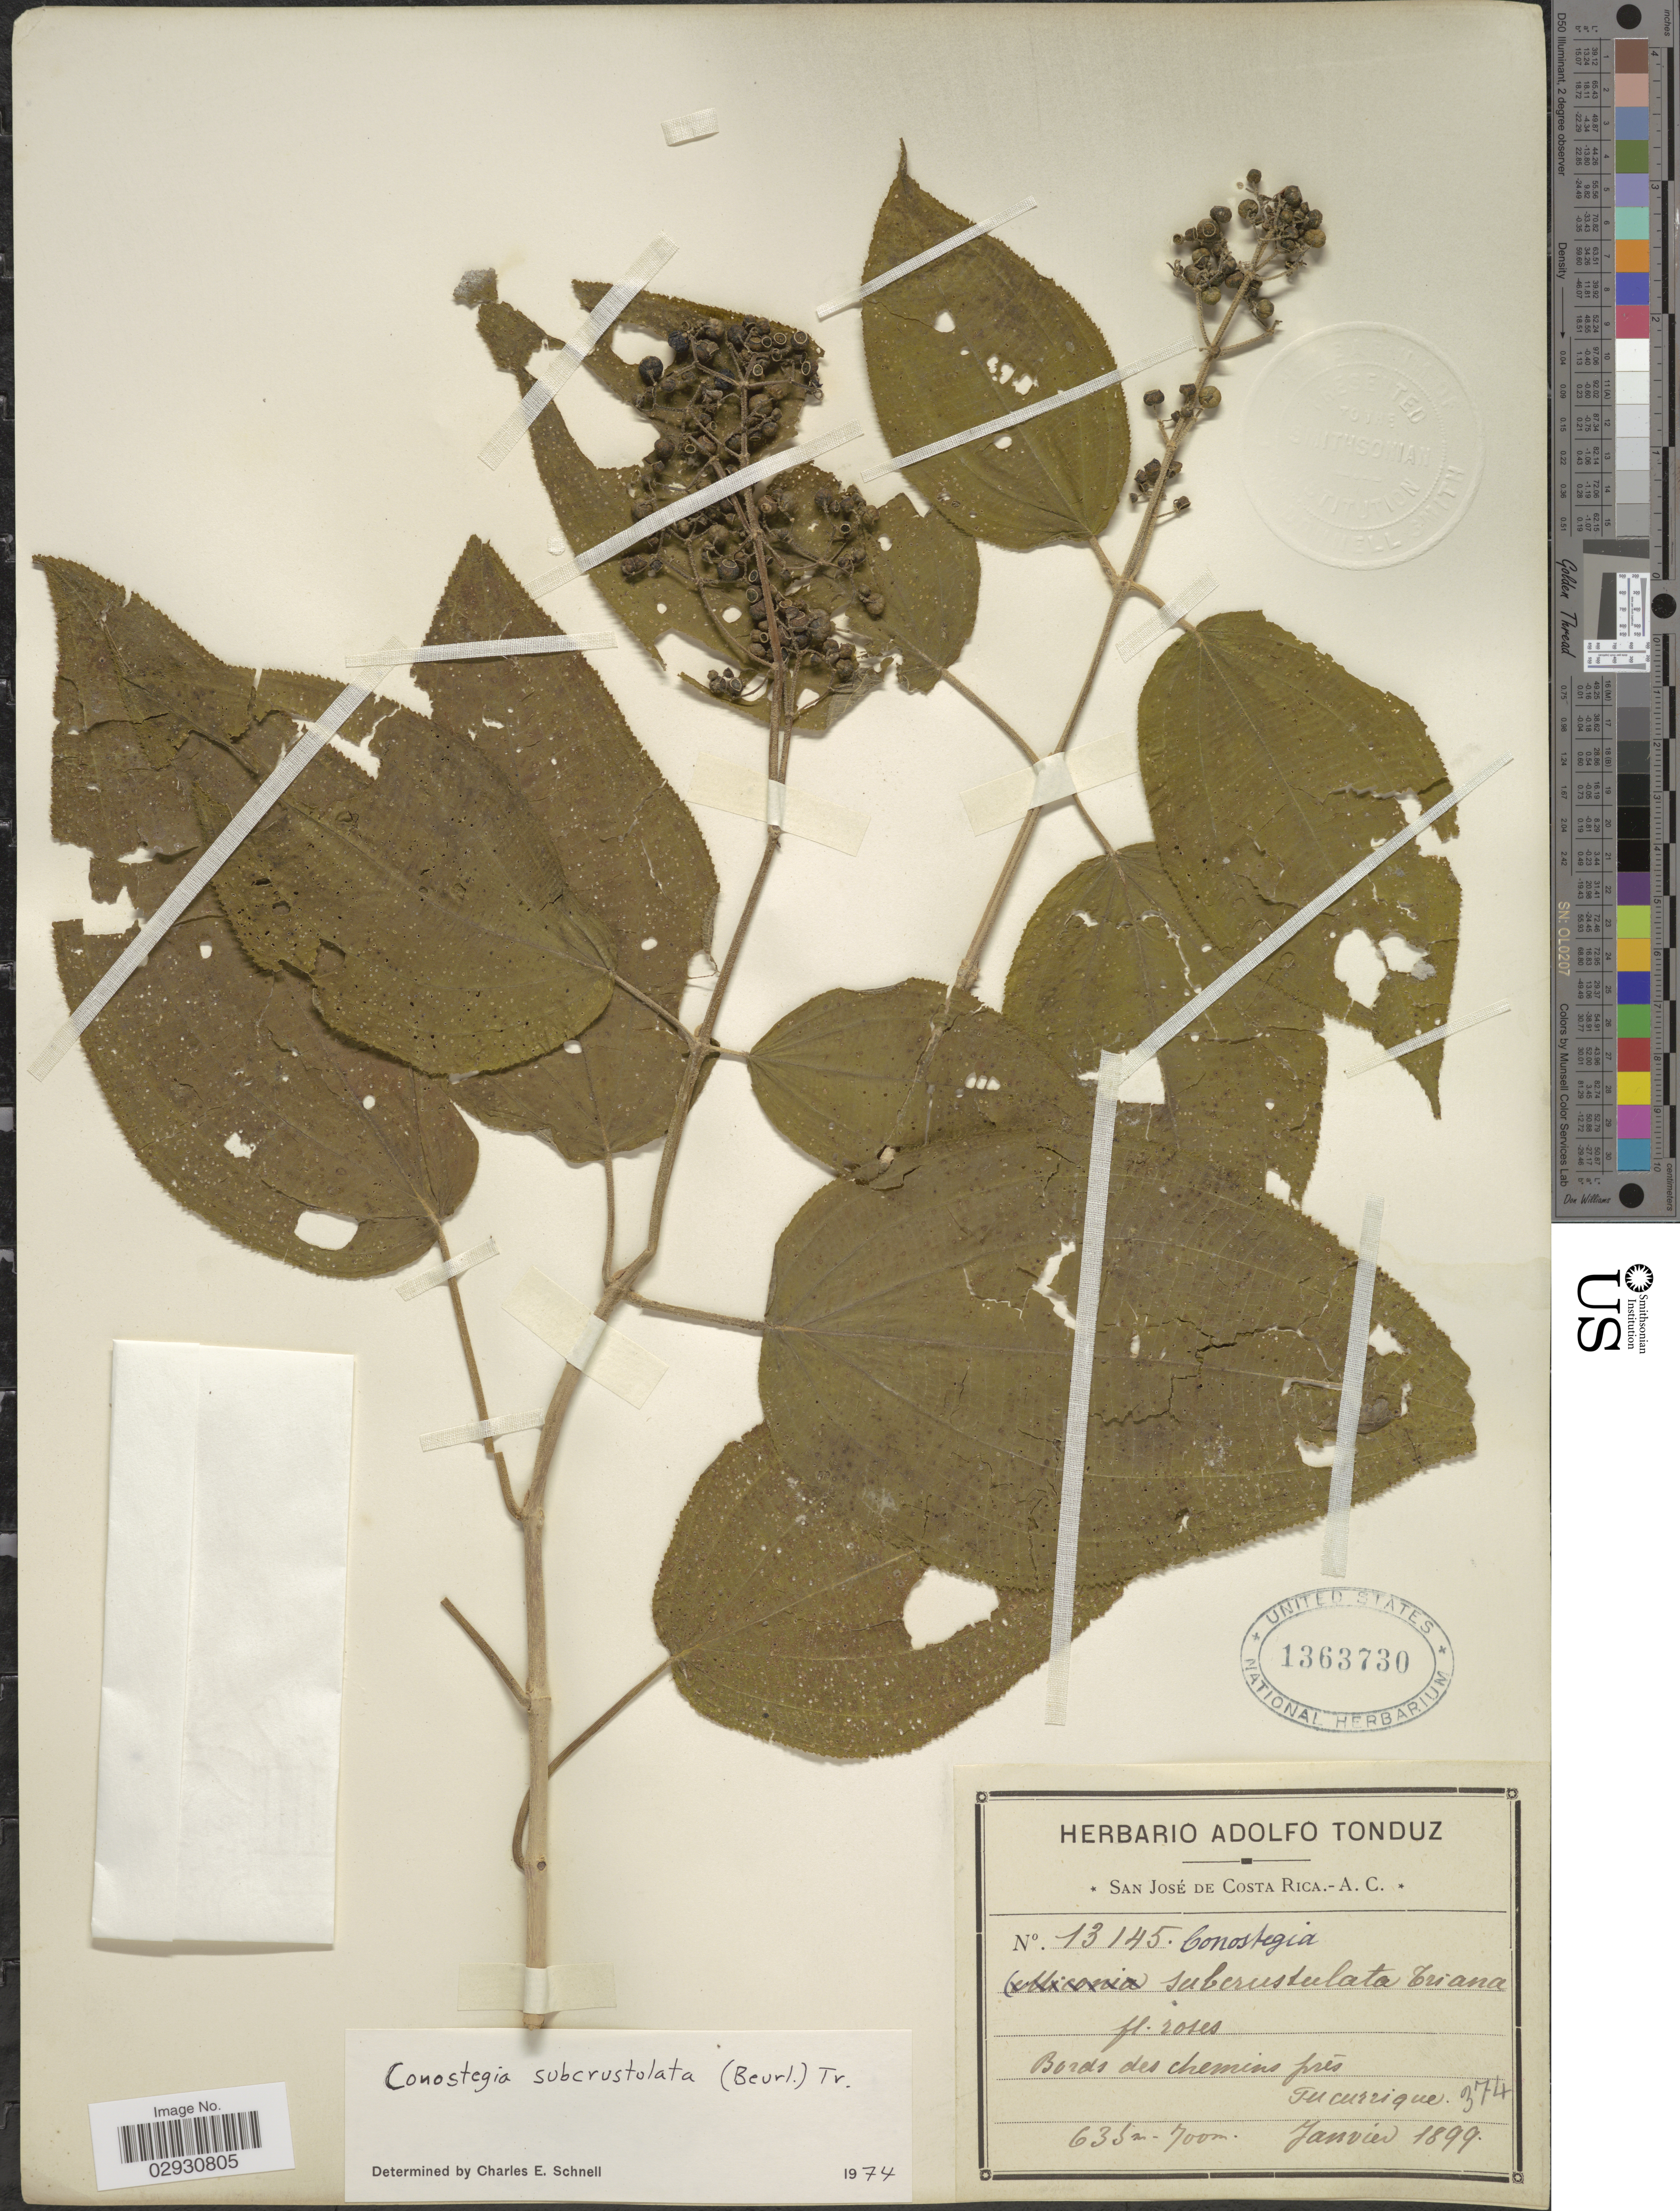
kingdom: Plantae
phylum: Tracheophyta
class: Magnoliopsida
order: Myrtales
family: Melastomataceae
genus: Conostegia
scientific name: Conostegia subcrustulata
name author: (Beurl.) Triana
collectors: ex Herb. Adolfo Tonduz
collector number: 13145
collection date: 1899-01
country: Costa Rica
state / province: San José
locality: Bords des chemins prés. Tucurrique.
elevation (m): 635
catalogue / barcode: US 1363730